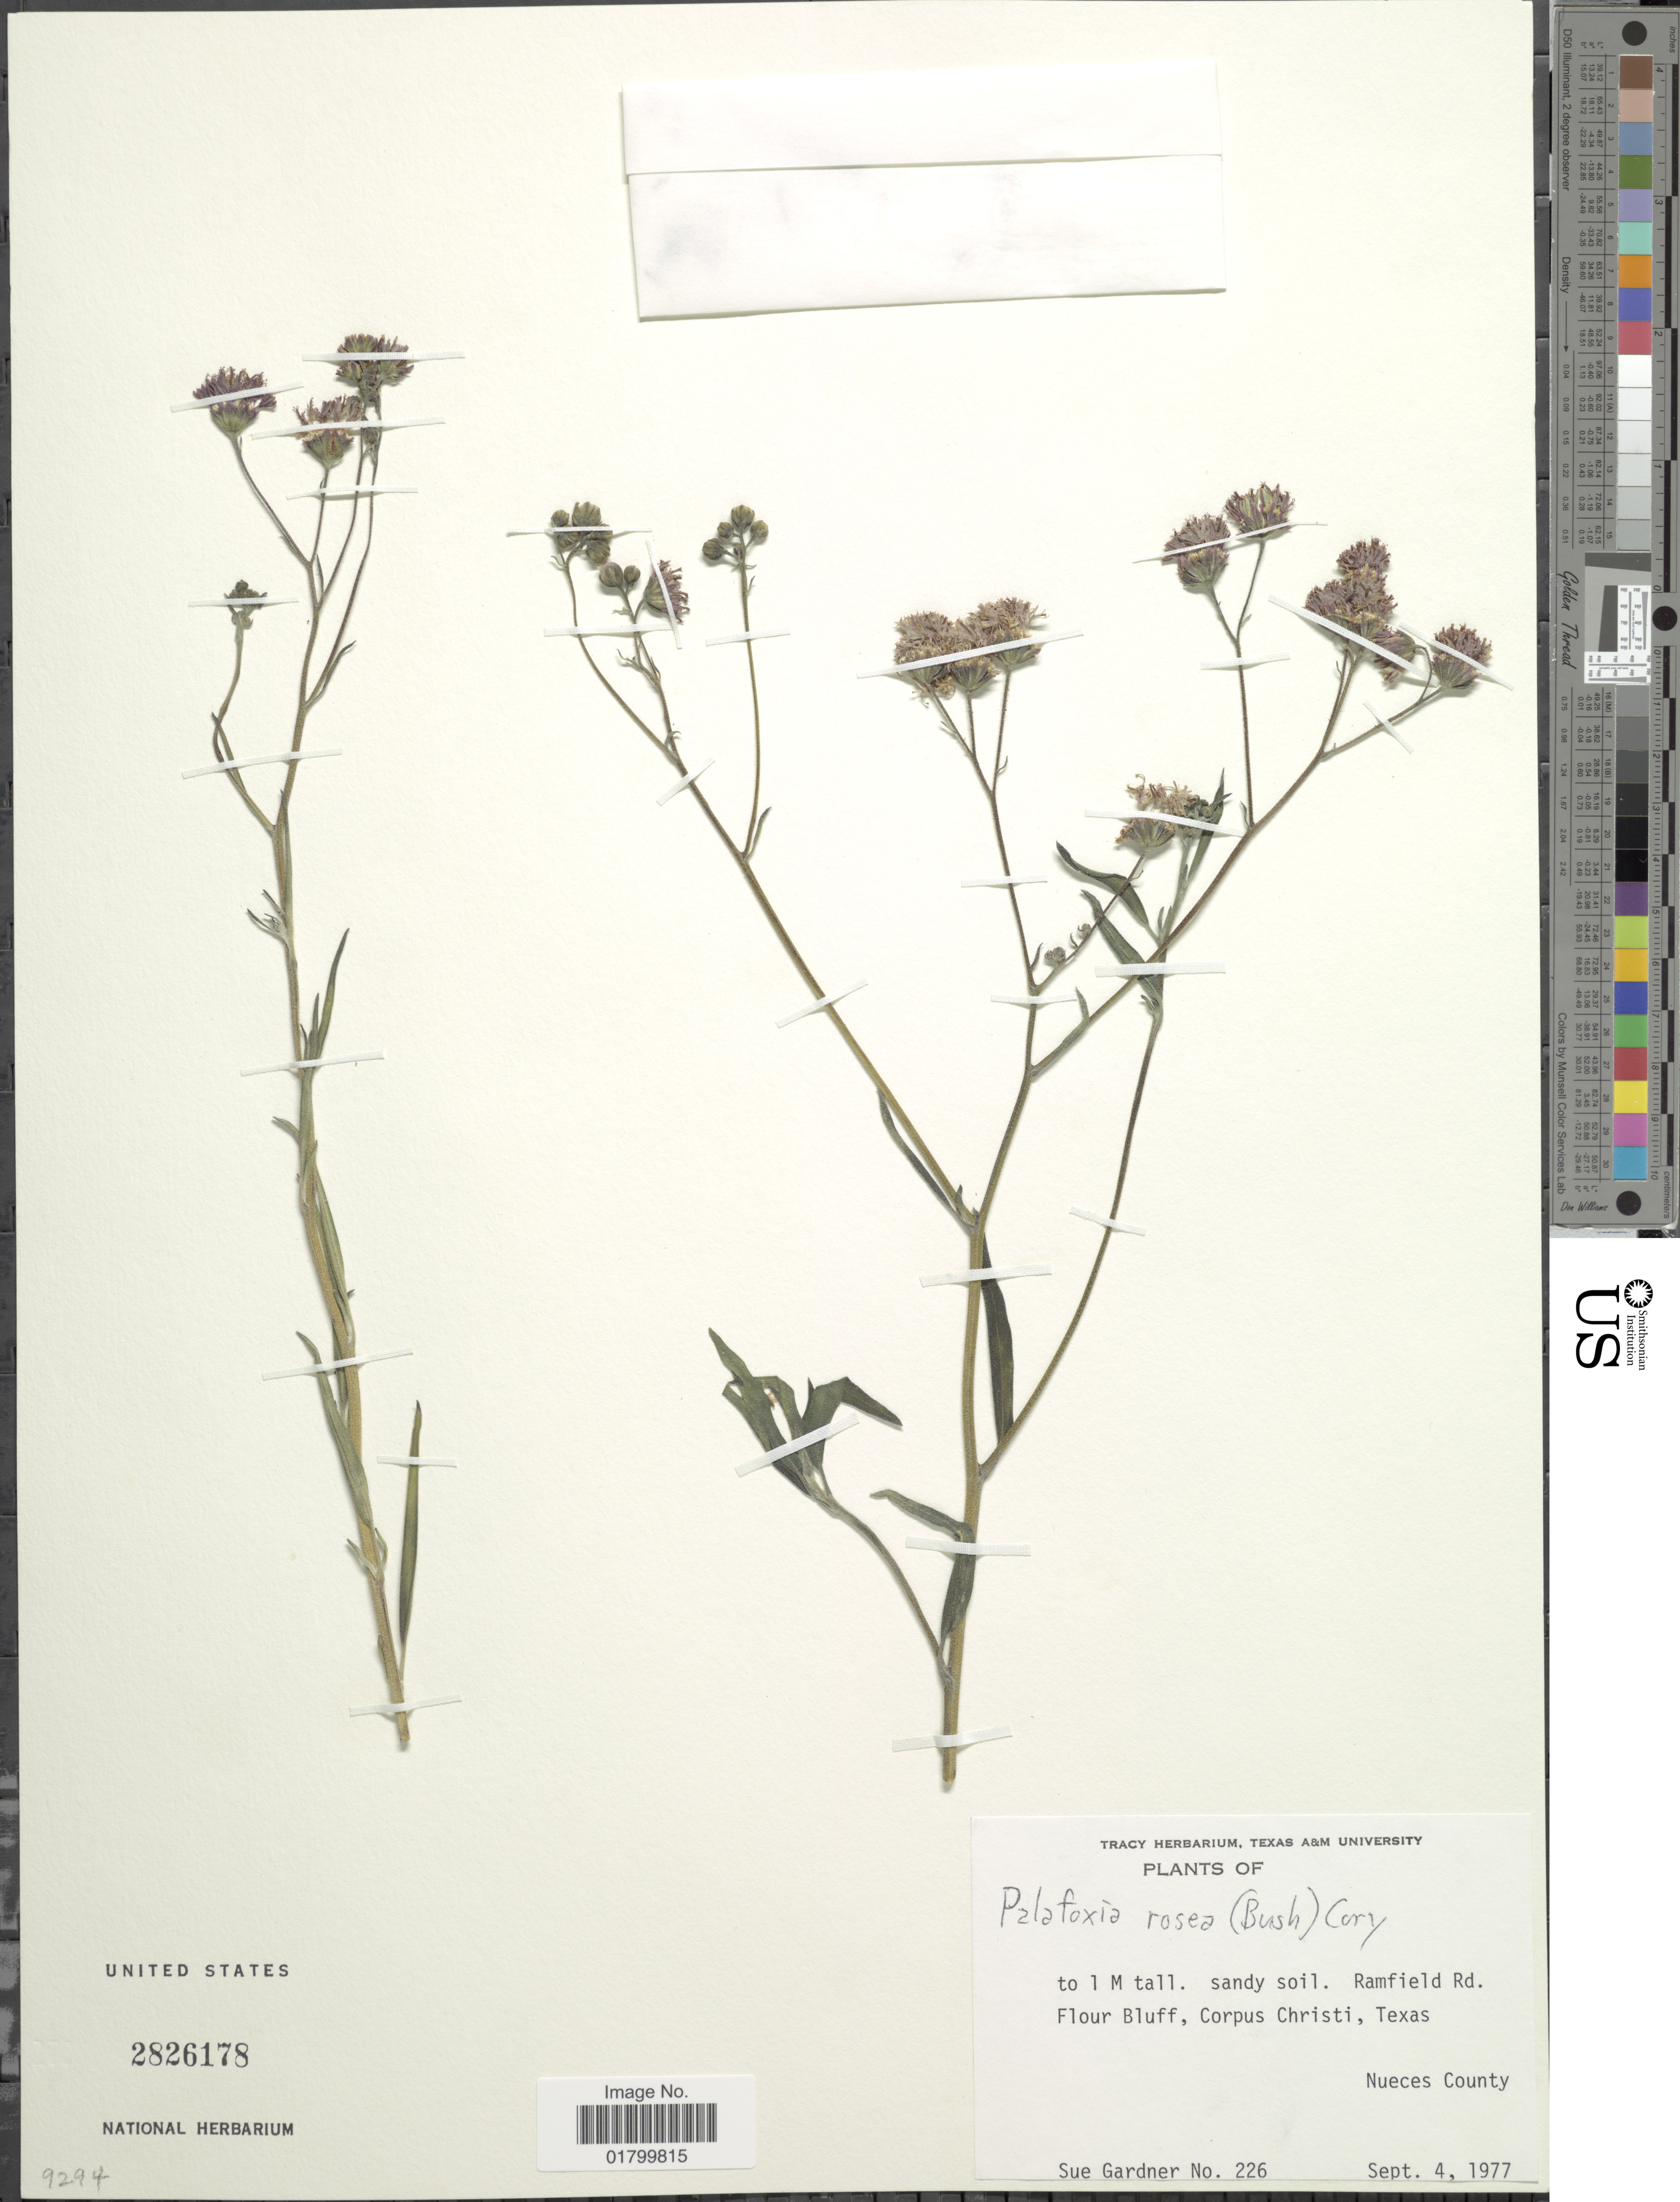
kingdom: Plantae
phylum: Tracheophyta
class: Magnoliopsida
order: Asterales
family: Asteraceae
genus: Palafoxia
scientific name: Palafoxia texana var. ambigua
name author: (Shinners) B.L. Turner & M.I. Morris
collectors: S. Gardner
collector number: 226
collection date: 1977-09-04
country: United States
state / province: Texas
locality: Ramfield Rd. Flour Stuff, Corpus Christi, Texas, Nueces County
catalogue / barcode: US 2826178